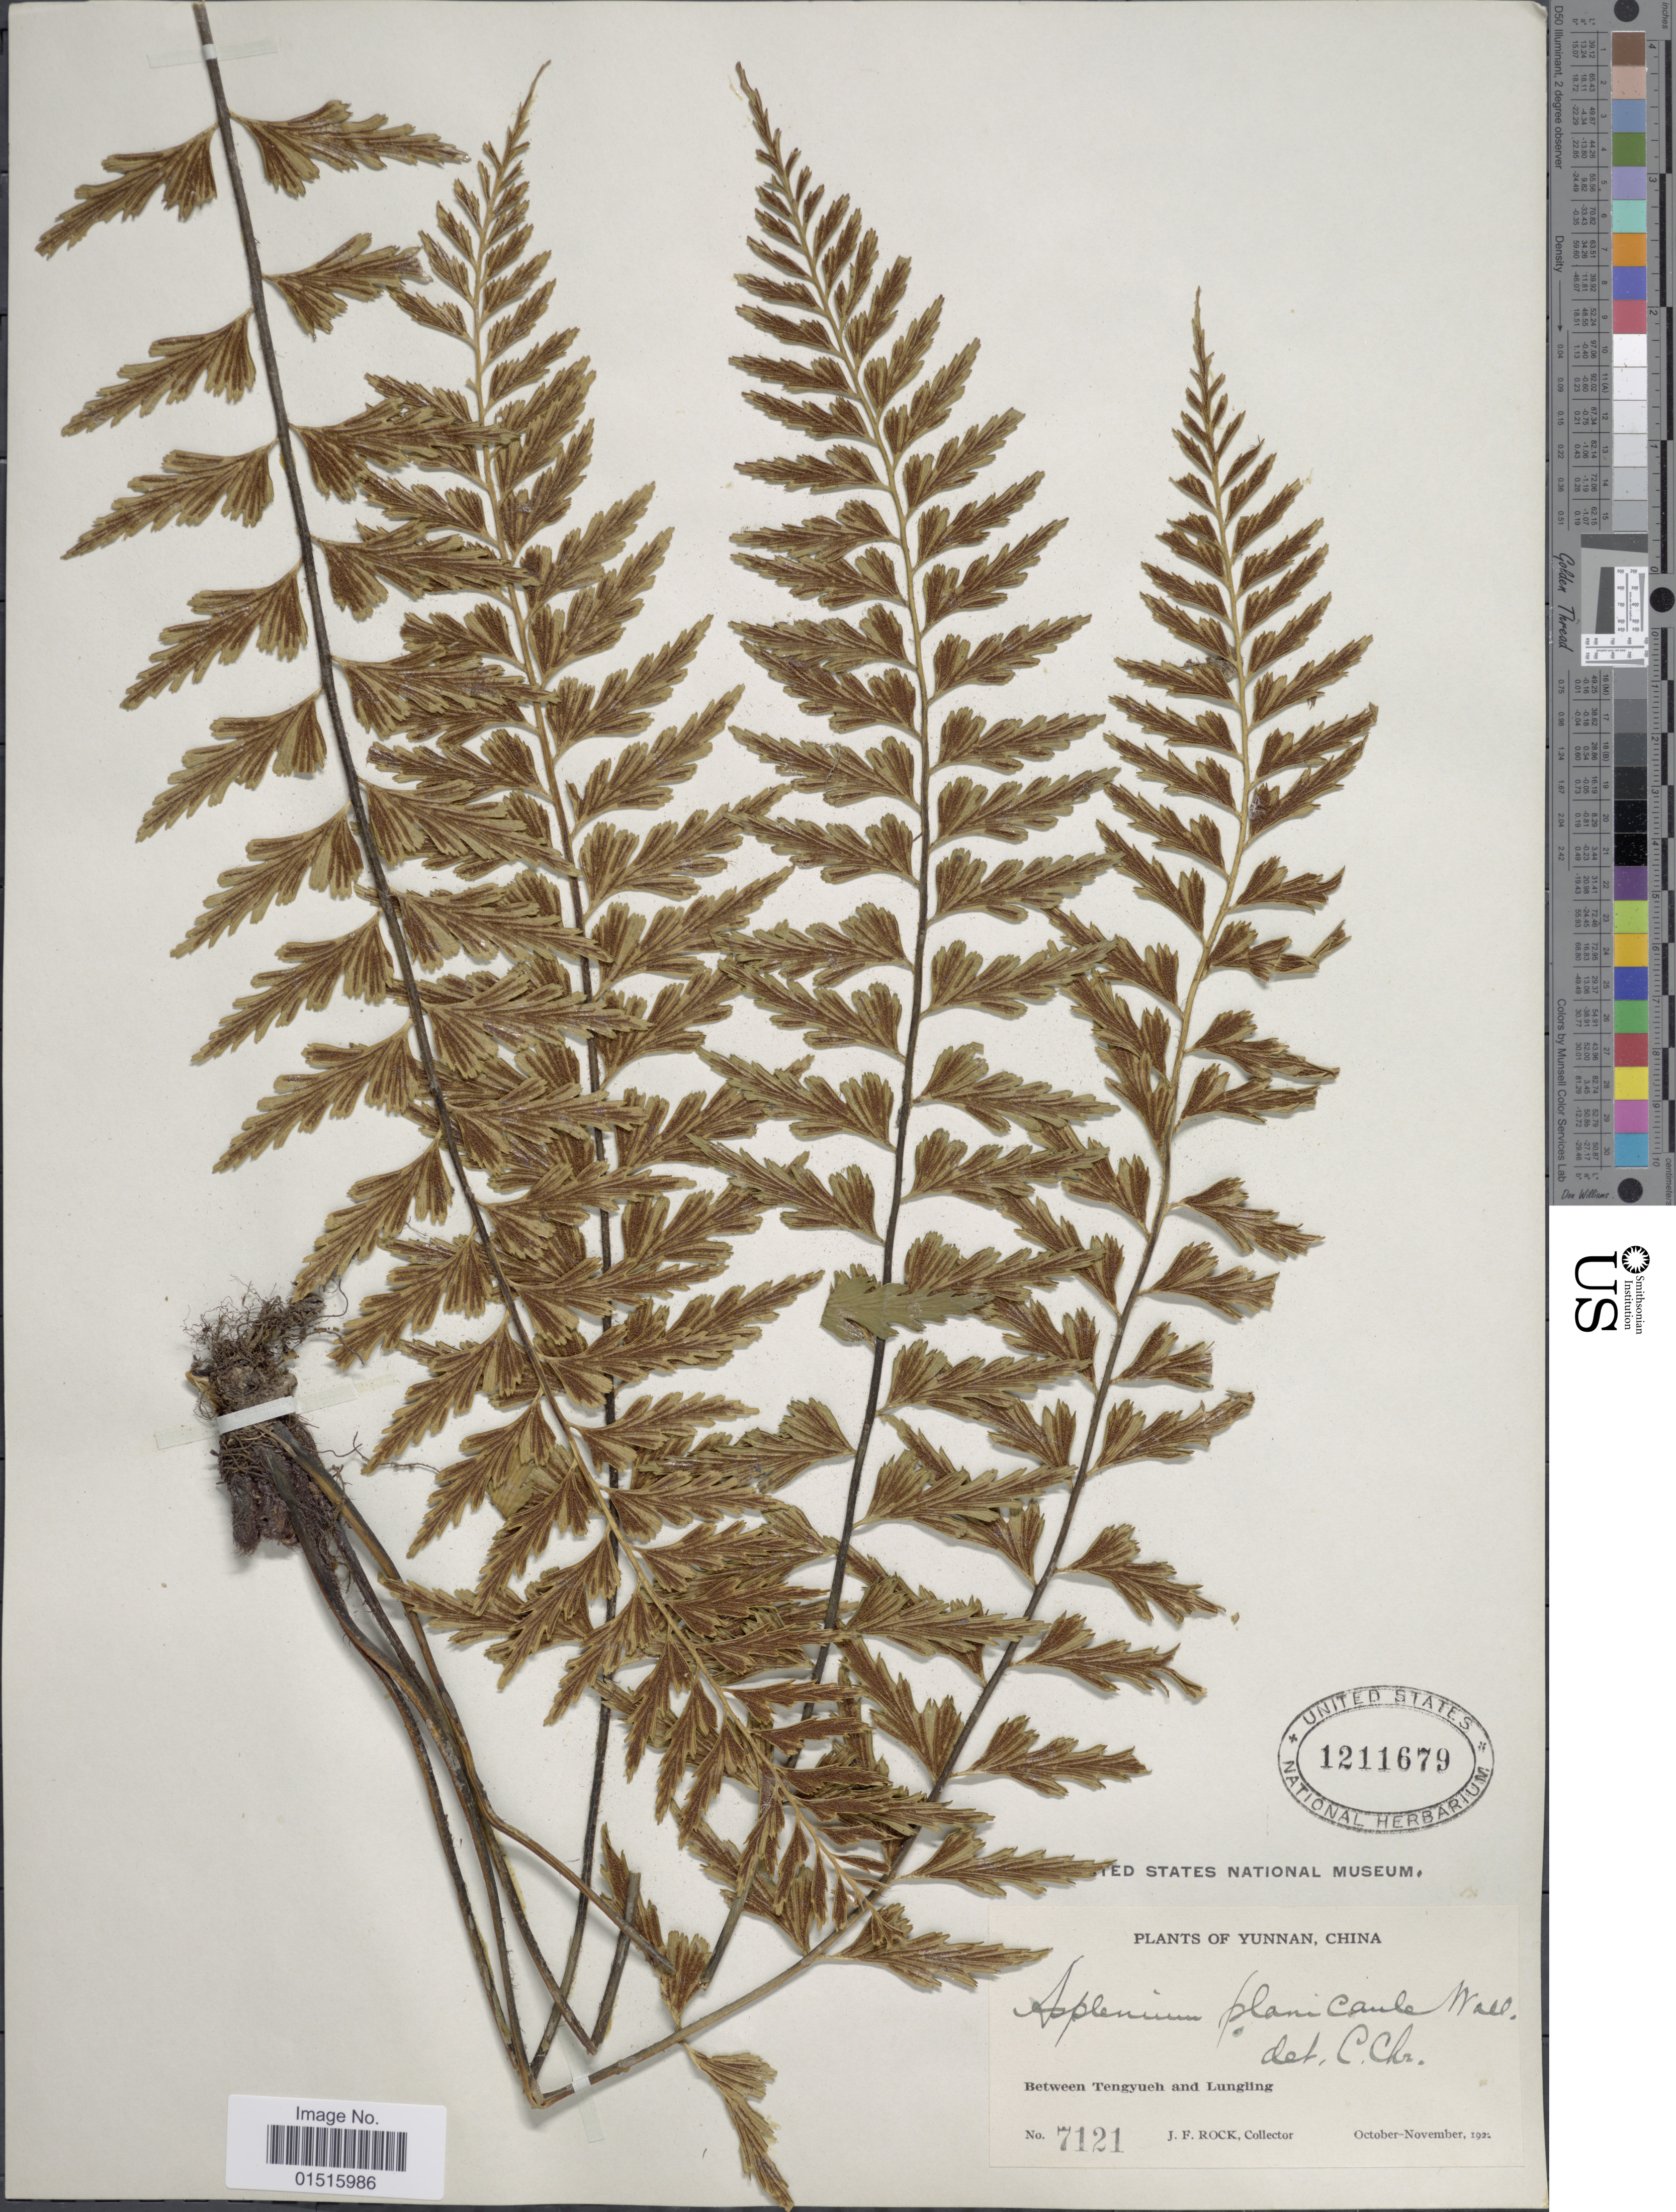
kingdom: Plantae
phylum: Tracheophyta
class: Polypodiopsida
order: Polypodiales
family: Aspleniaceae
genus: Asplenium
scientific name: Asplenium yoshinagae var. planicaule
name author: (Wall. ex Mett.) C.V. Morton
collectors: J. Rock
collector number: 7121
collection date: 1922-10/1922-11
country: China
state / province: Yunnan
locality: Between Tengueh and Lungling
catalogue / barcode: US 1211679